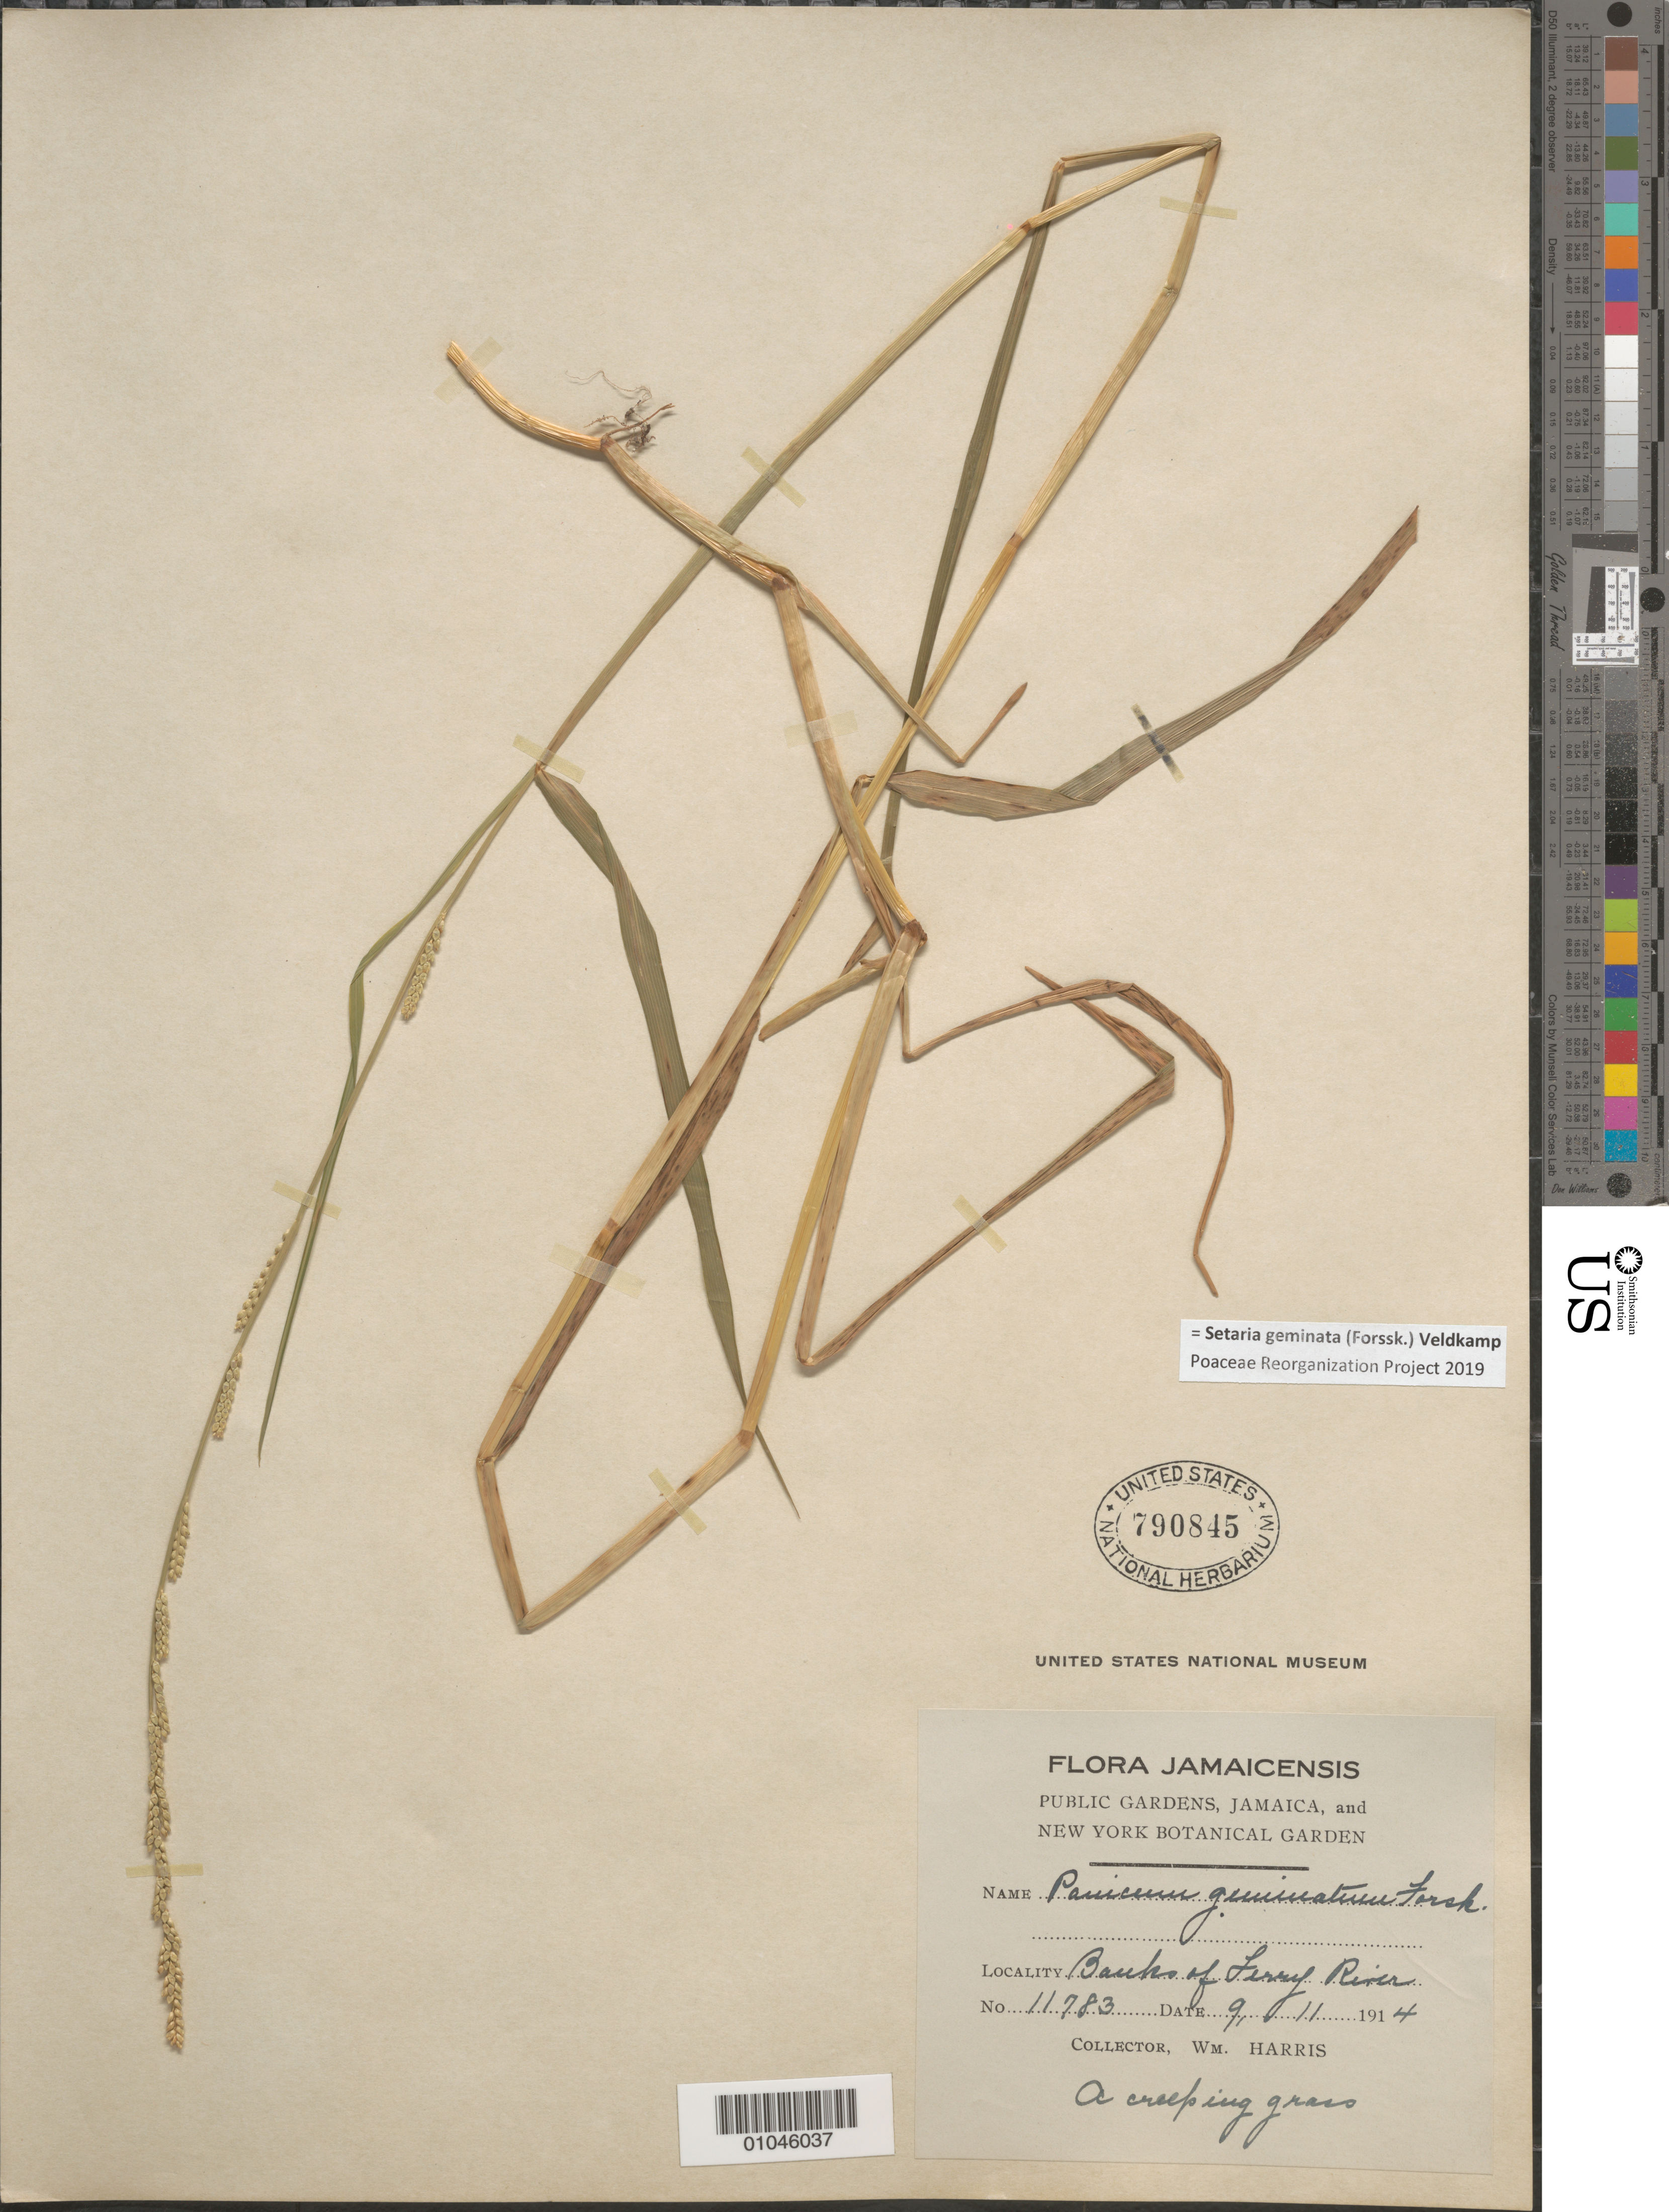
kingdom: Plantae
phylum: Tracheophyta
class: Liliopsida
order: Poales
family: Poaceae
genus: Paspalidium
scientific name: Paspalidium geminatum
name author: (Forssk.) Stapf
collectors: W. Harris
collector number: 11783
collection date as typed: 09 Oct 1914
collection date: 1914-10-09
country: Jamaica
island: Jamaica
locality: Banks of Ferry River, a creeping grass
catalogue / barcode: US 790845